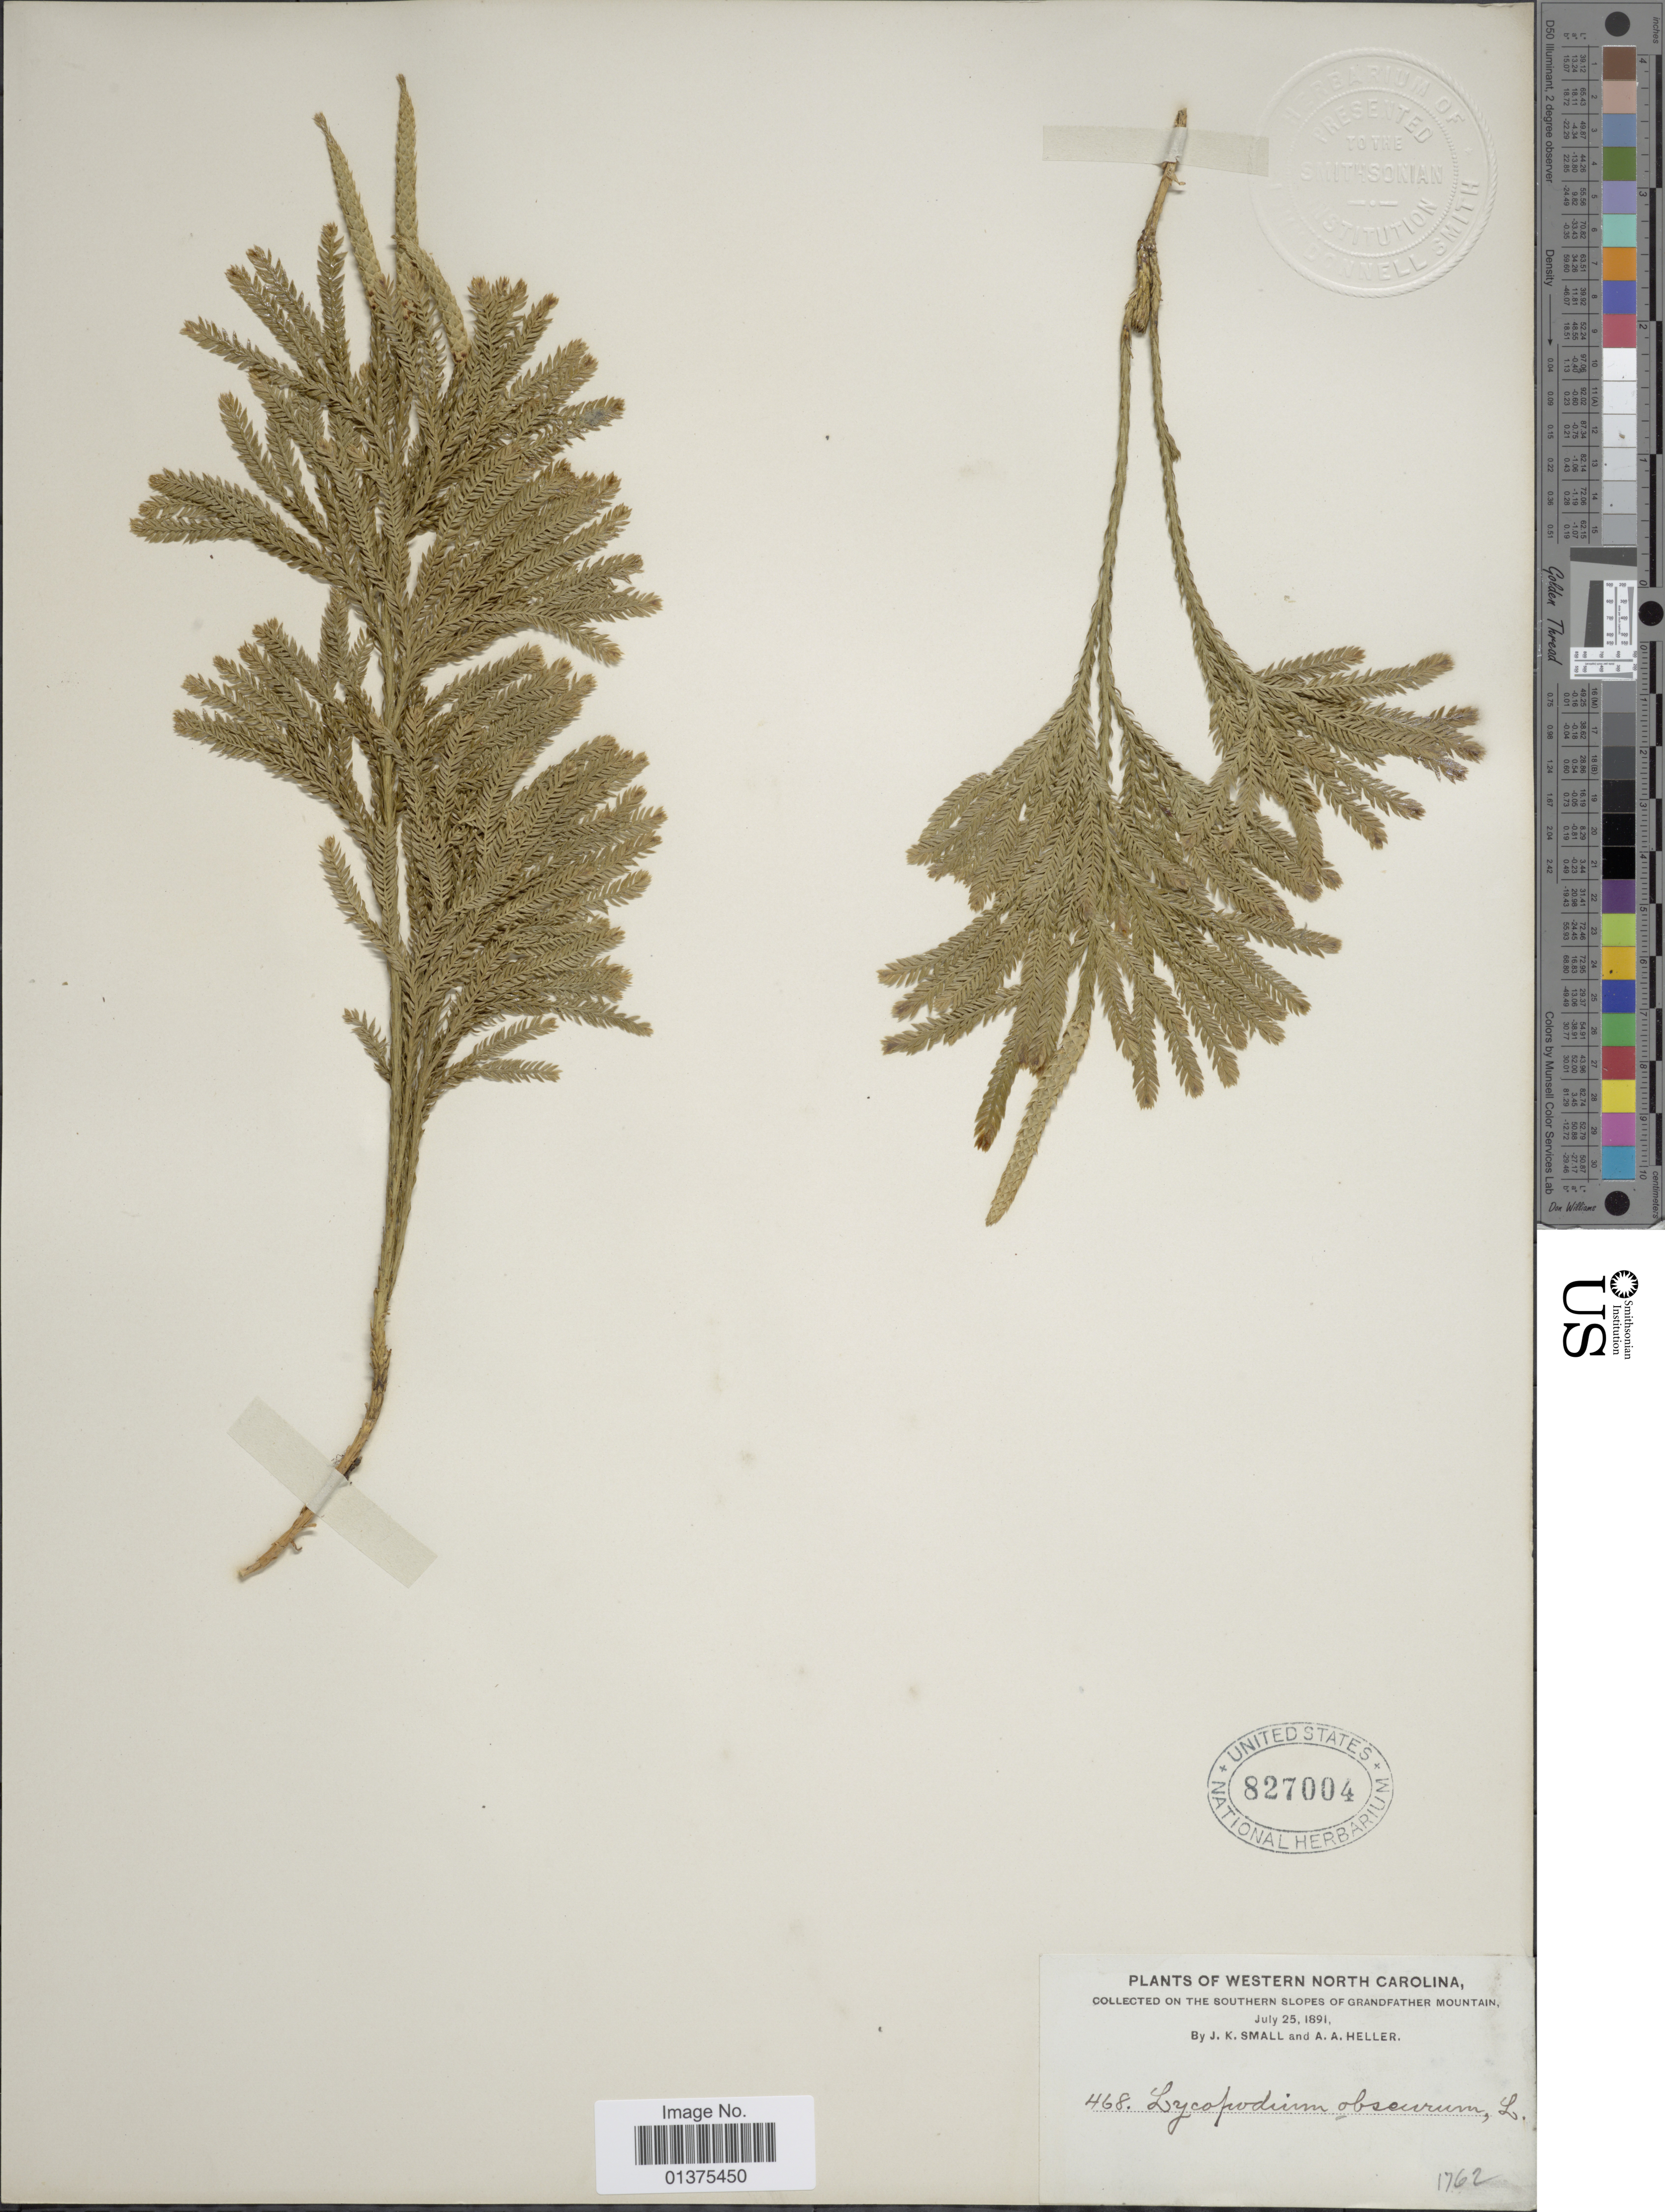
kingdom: Plantae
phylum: Tracheophyta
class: Lycopodiopsida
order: Lycopodiales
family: Lycopodiaceae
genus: Dendrolycopodium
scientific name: Dendrolycopodium obscurum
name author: (L.) A. Haines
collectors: J. K. Small & A. A. Heller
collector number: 468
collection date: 1891-07-25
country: United States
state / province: North Carolina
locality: Western North Carolina, Southern Slopes of Grandfather Mountain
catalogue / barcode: US 827004